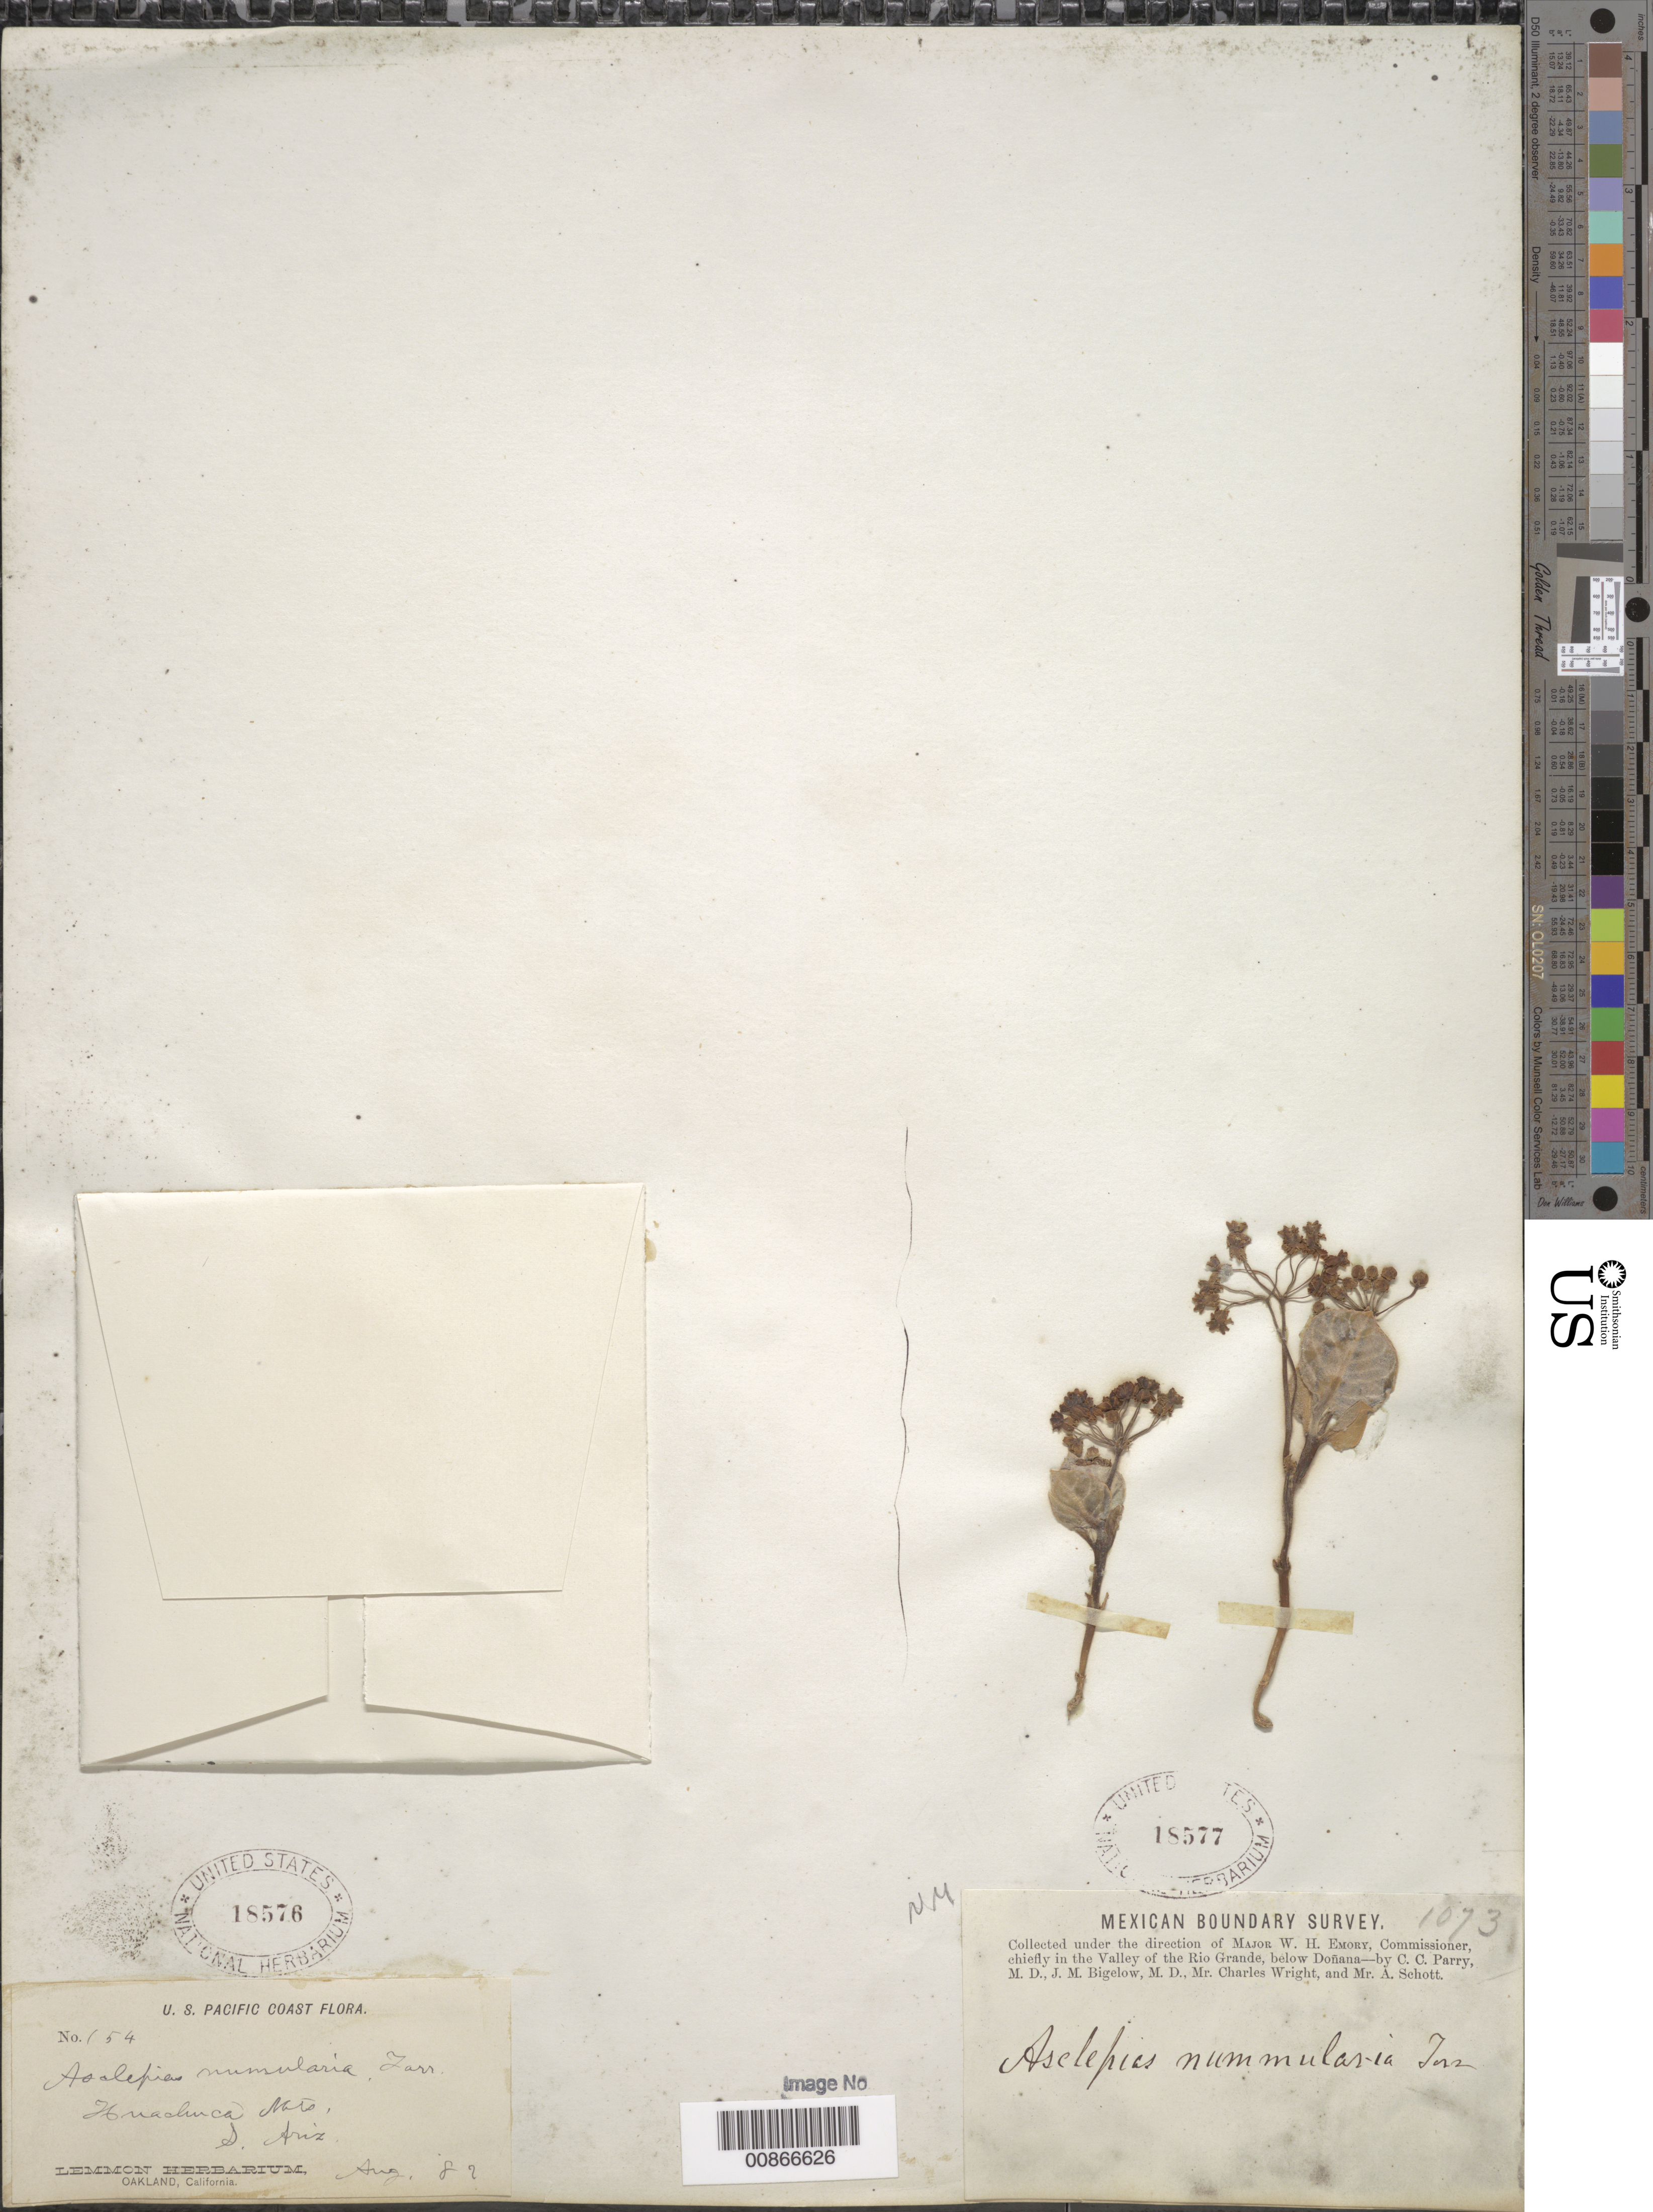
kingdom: Plantae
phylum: Tracheophyta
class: Magnoliopsida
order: Gentianales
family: Apocynaceae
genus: Asclepias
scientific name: Asclepias nummularia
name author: Torr.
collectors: C. C. Parry, J. M. Bigelow, C. Wright & A. C. V. Schott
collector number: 1073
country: United States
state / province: New Mexico / Texas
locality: Valley of the Rio Grande, below Doñana.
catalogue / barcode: US 18577-2